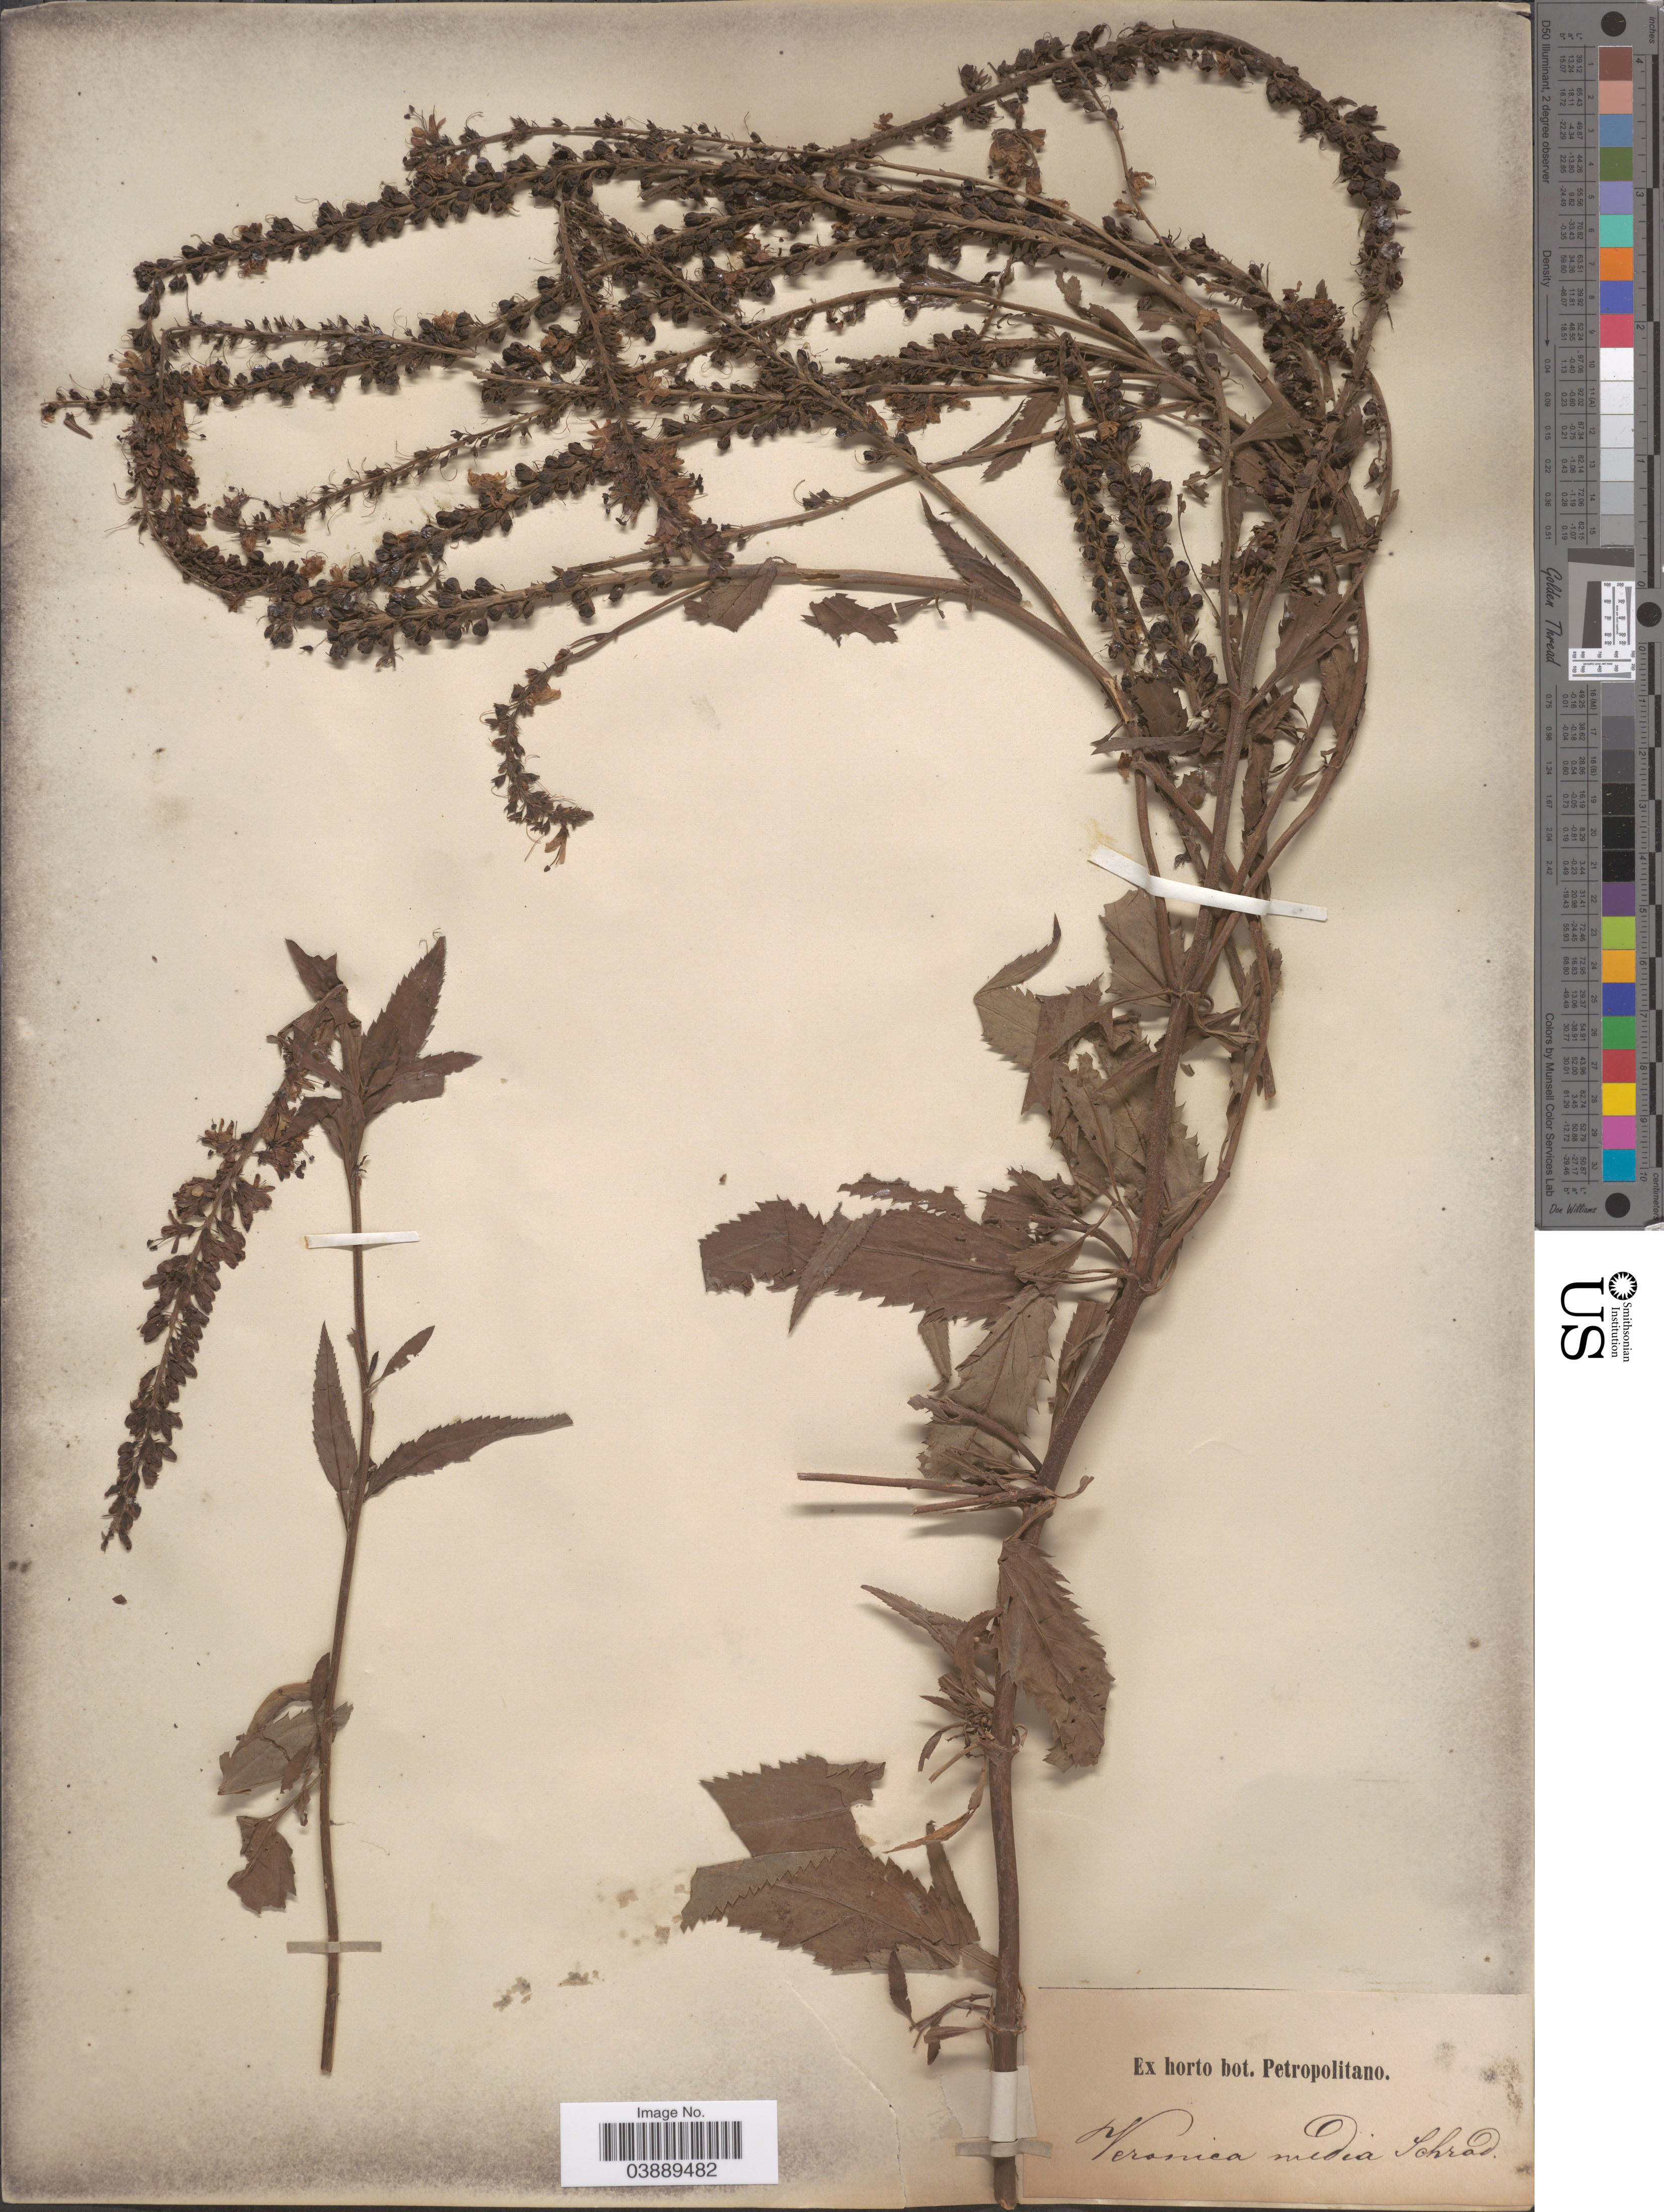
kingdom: Plantae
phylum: Tracheophyta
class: Magnoliopsida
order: Lamiales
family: Plantaginaceae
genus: Veronica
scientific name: Veronica media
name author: Lej.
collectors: ex Horto Bot. Petropolitano